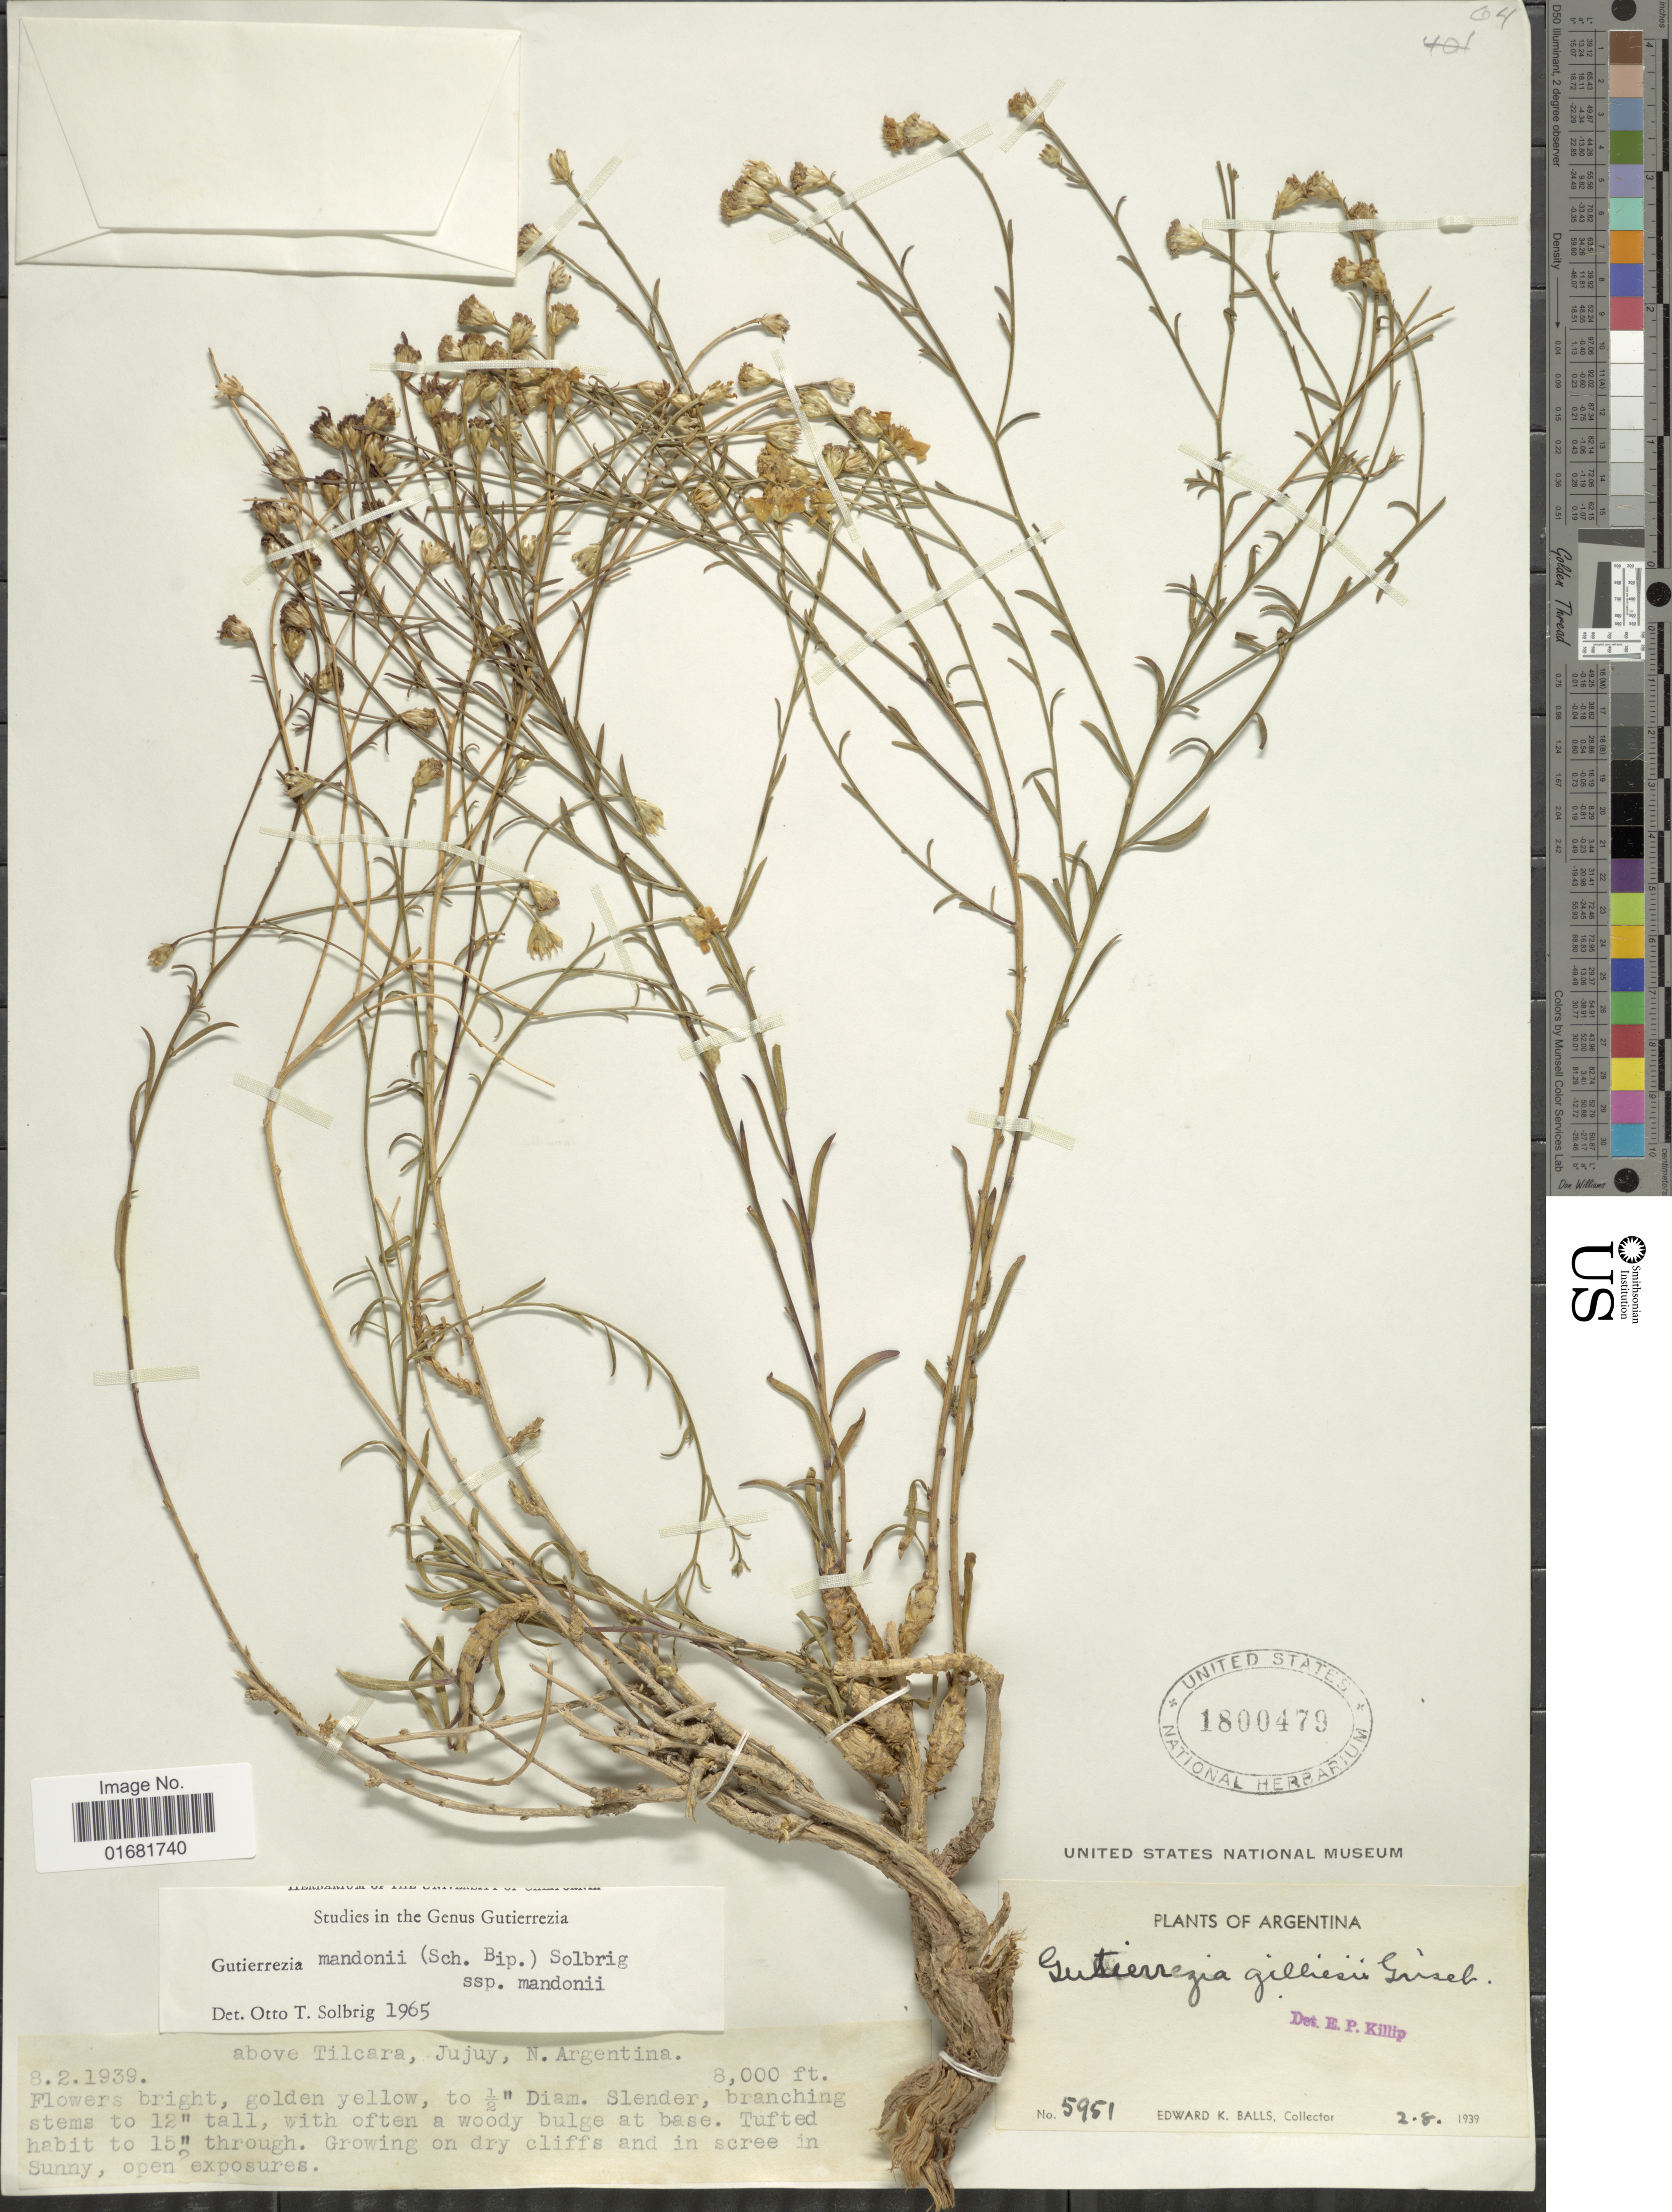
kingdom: Plantae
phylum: Tracheophyta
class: Magnoliopsida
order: Asterales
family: Asteraceae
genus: Gutierrezia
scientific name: Gutierrezia mandonii subsp. mandonii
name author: (Sch. Bip.) Solbrig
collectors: E. K. Balls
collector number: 5951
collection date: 1939-08-02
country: Argentina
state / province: Jujuy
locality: Above Tilcara, N. Argentina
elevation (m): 2438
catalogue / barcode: US 1800479